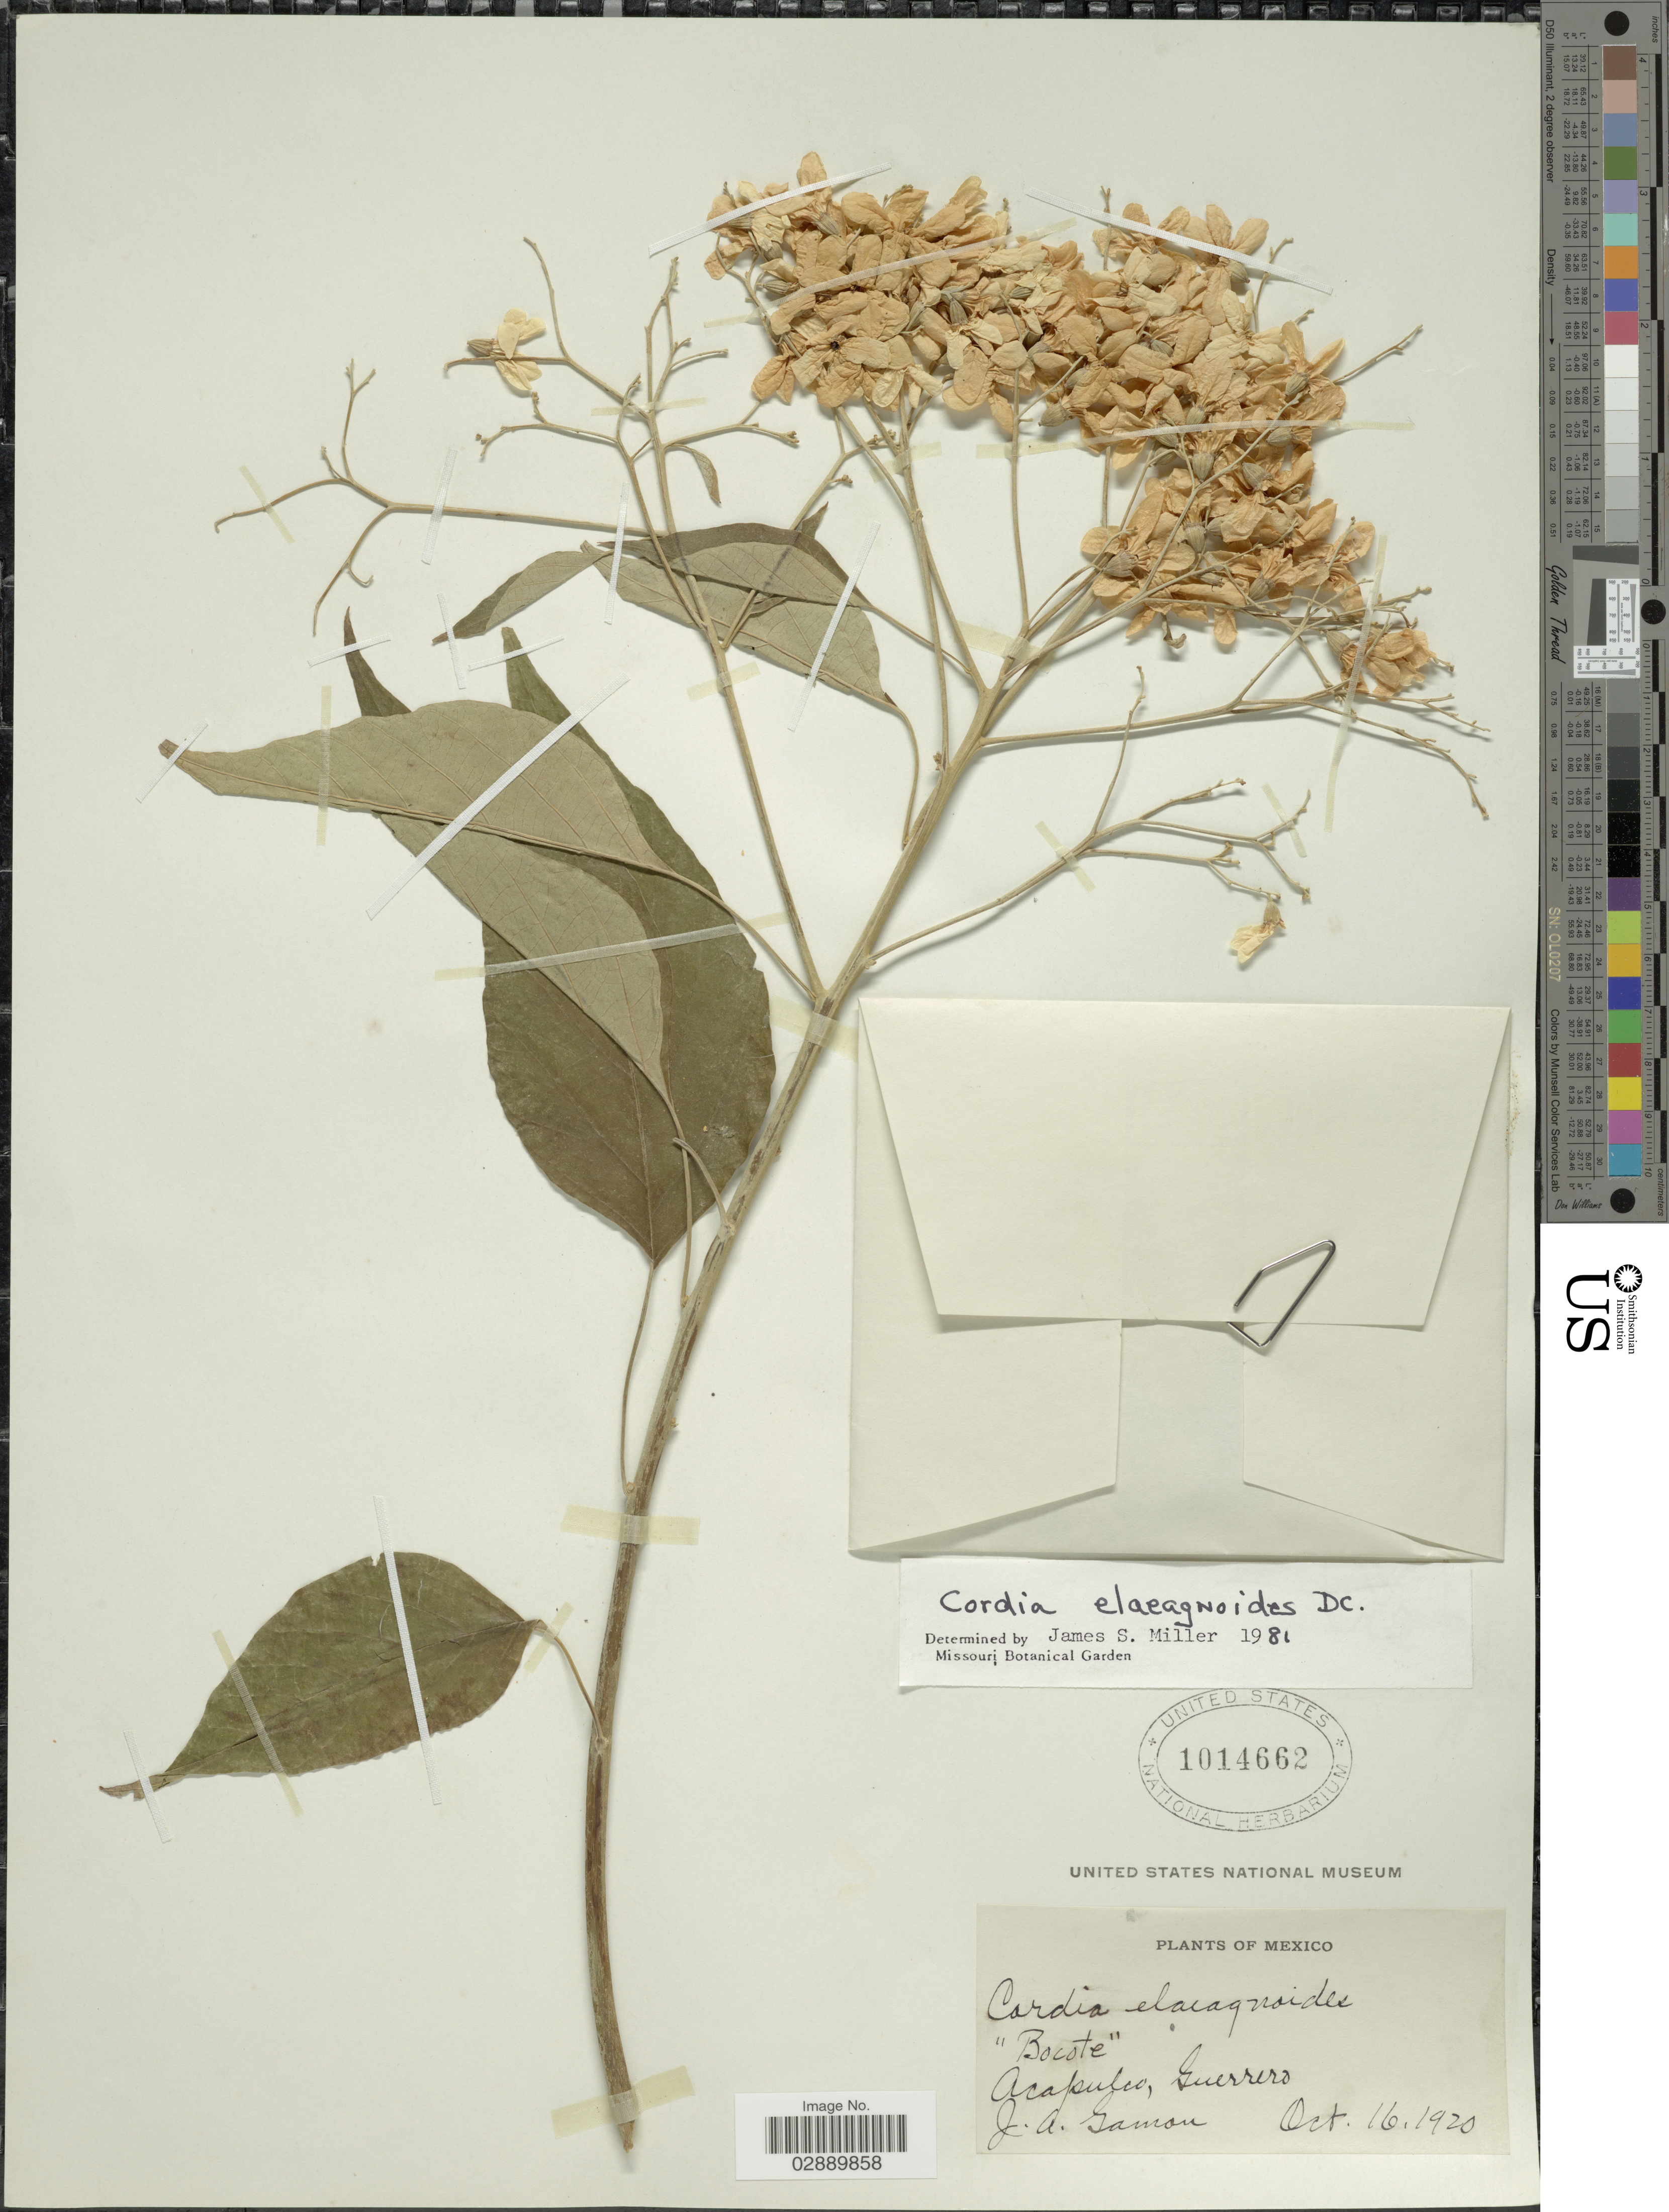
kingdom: Plantae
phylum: Tracheophyta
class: Magnoliopsida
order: Boraginales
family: Cordiaceae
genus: Cordia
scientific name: Cordia elaeagnoides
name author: A. DC.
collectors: J. Gamon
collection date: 1920-10-16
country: Mexico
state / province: Guerrero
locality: Acapulco.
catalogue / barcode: US 1014662